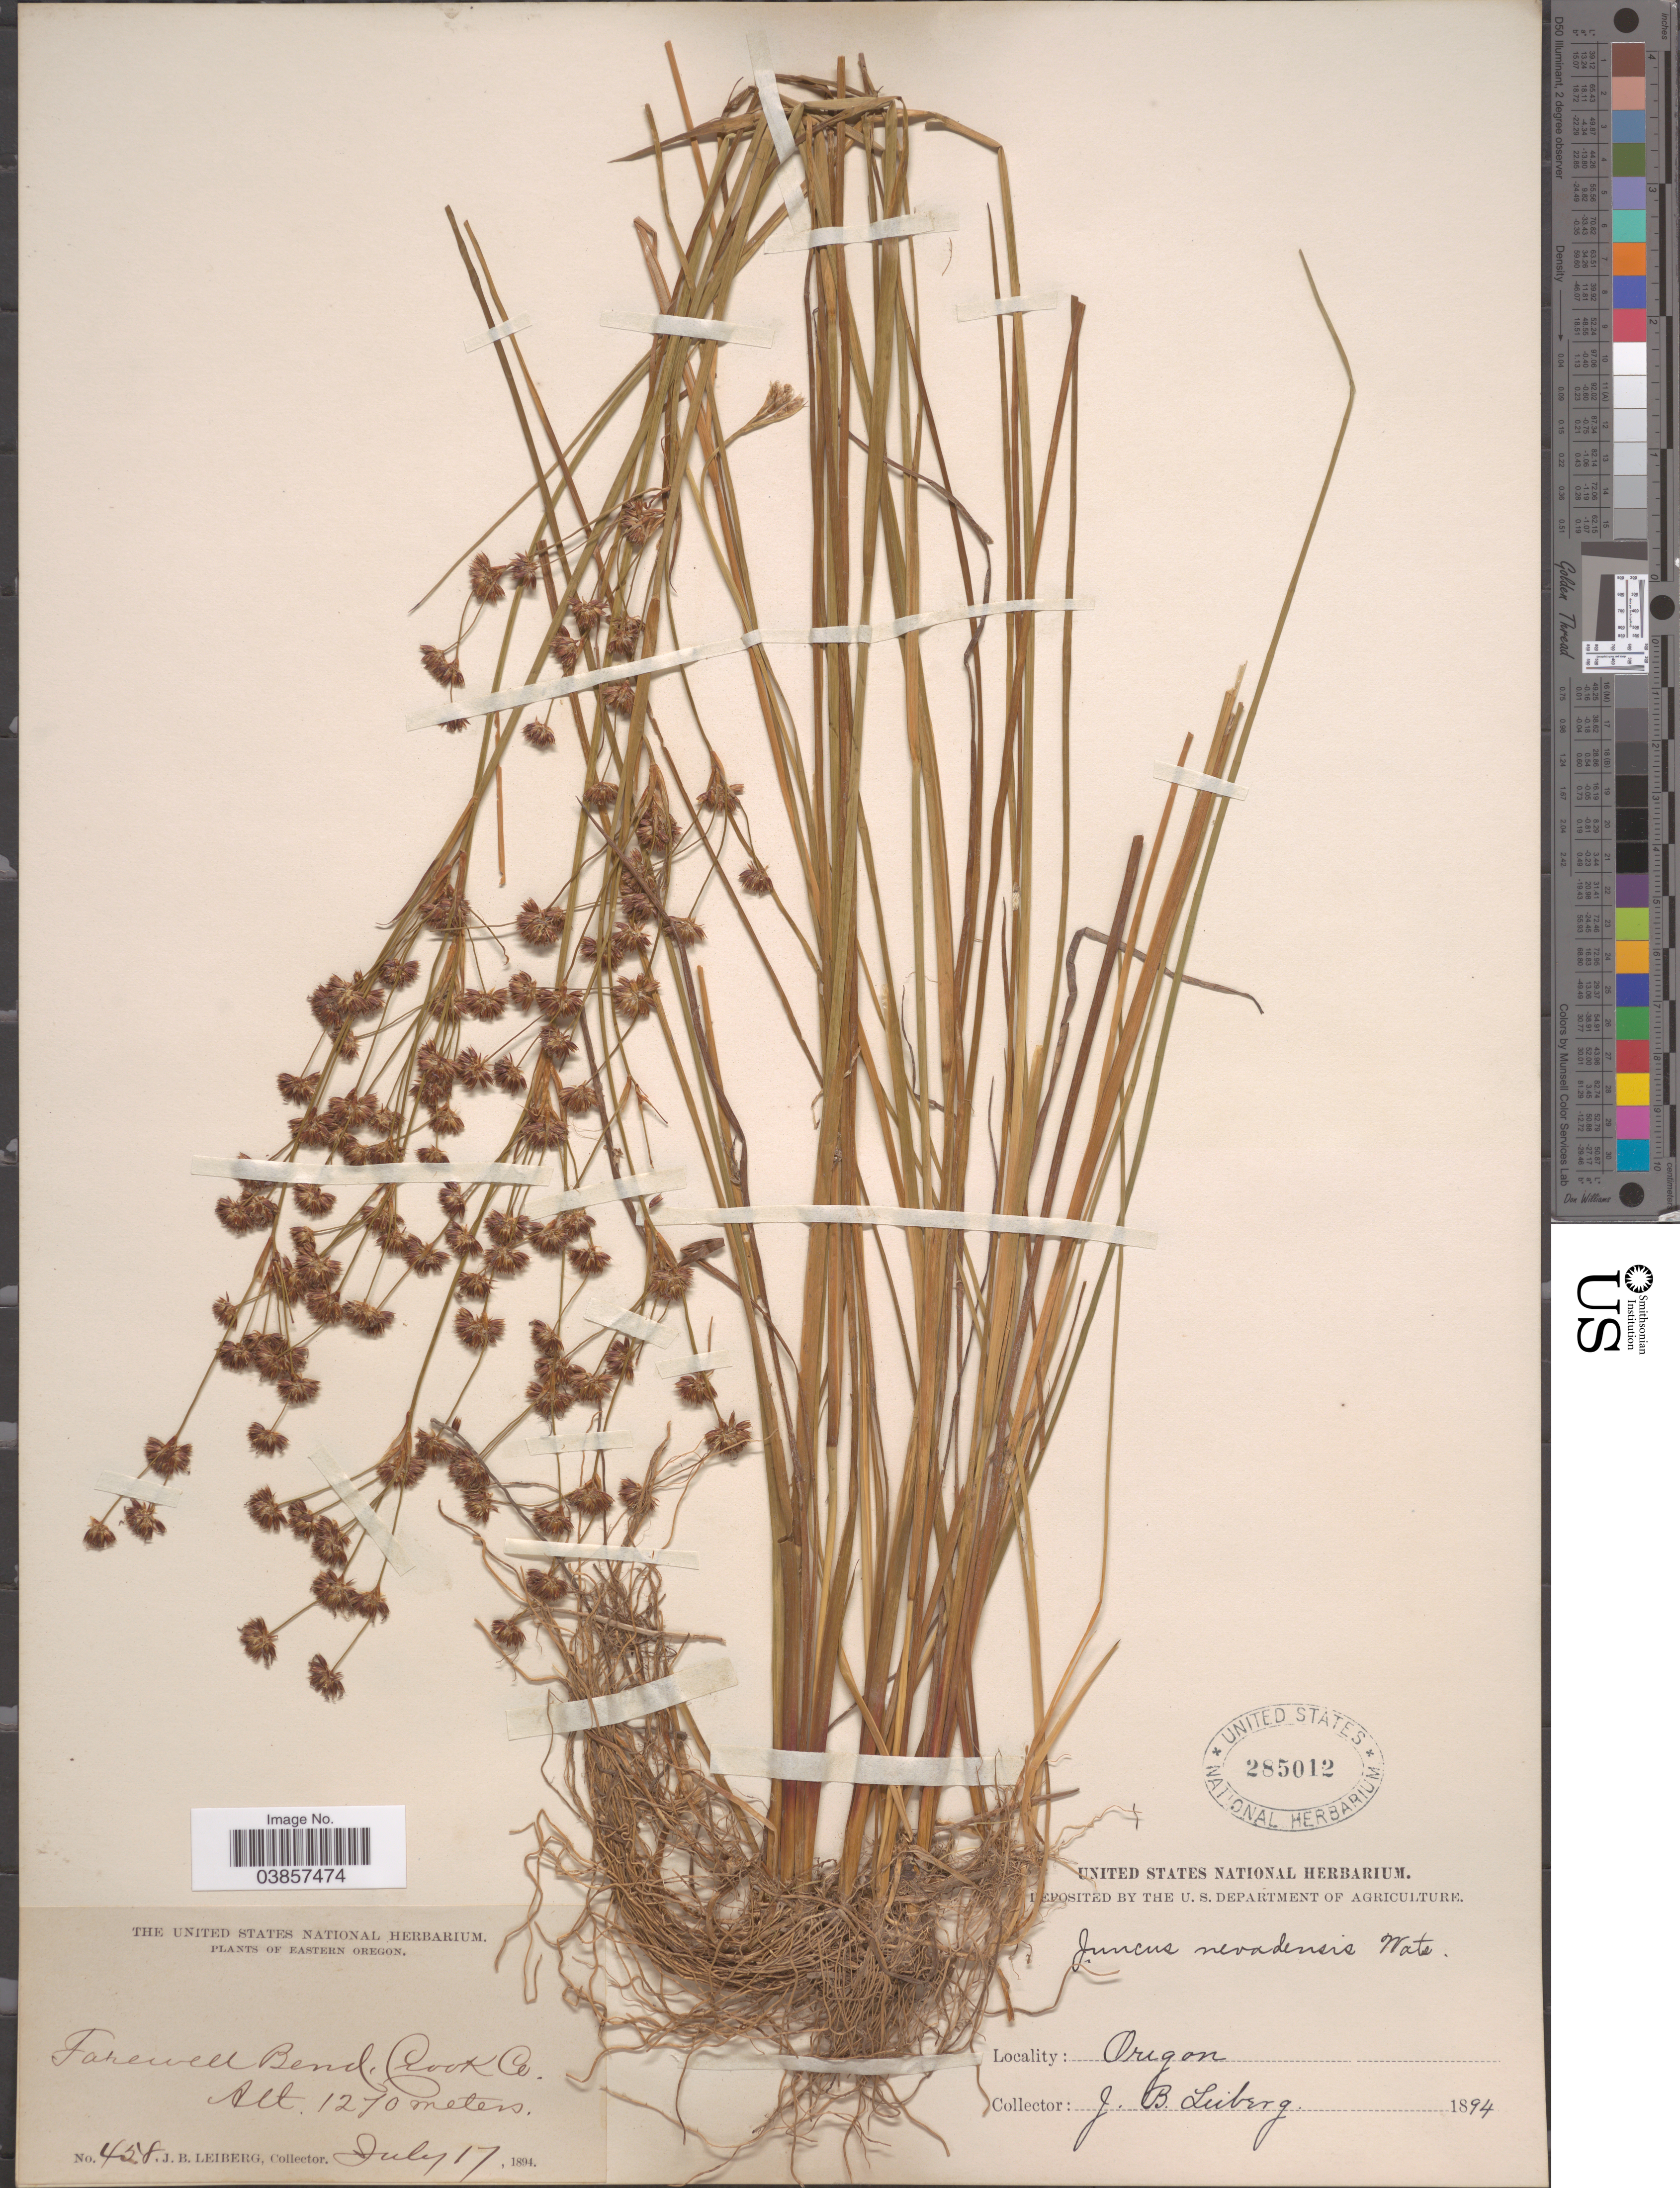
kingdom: Plantae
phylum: Tracheophyta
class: Liliopsida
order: Poales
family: Juncaceae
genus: Juncus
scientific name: Juncus suksdorfii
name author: Rydb.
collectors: J. B. Leiberg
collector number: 458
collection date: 1894-07-17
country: United States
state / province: Oregon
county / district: Crook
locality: Eastern oregon. Farewell Bend, Crook Co.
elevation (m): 1270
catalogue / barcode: US 285012